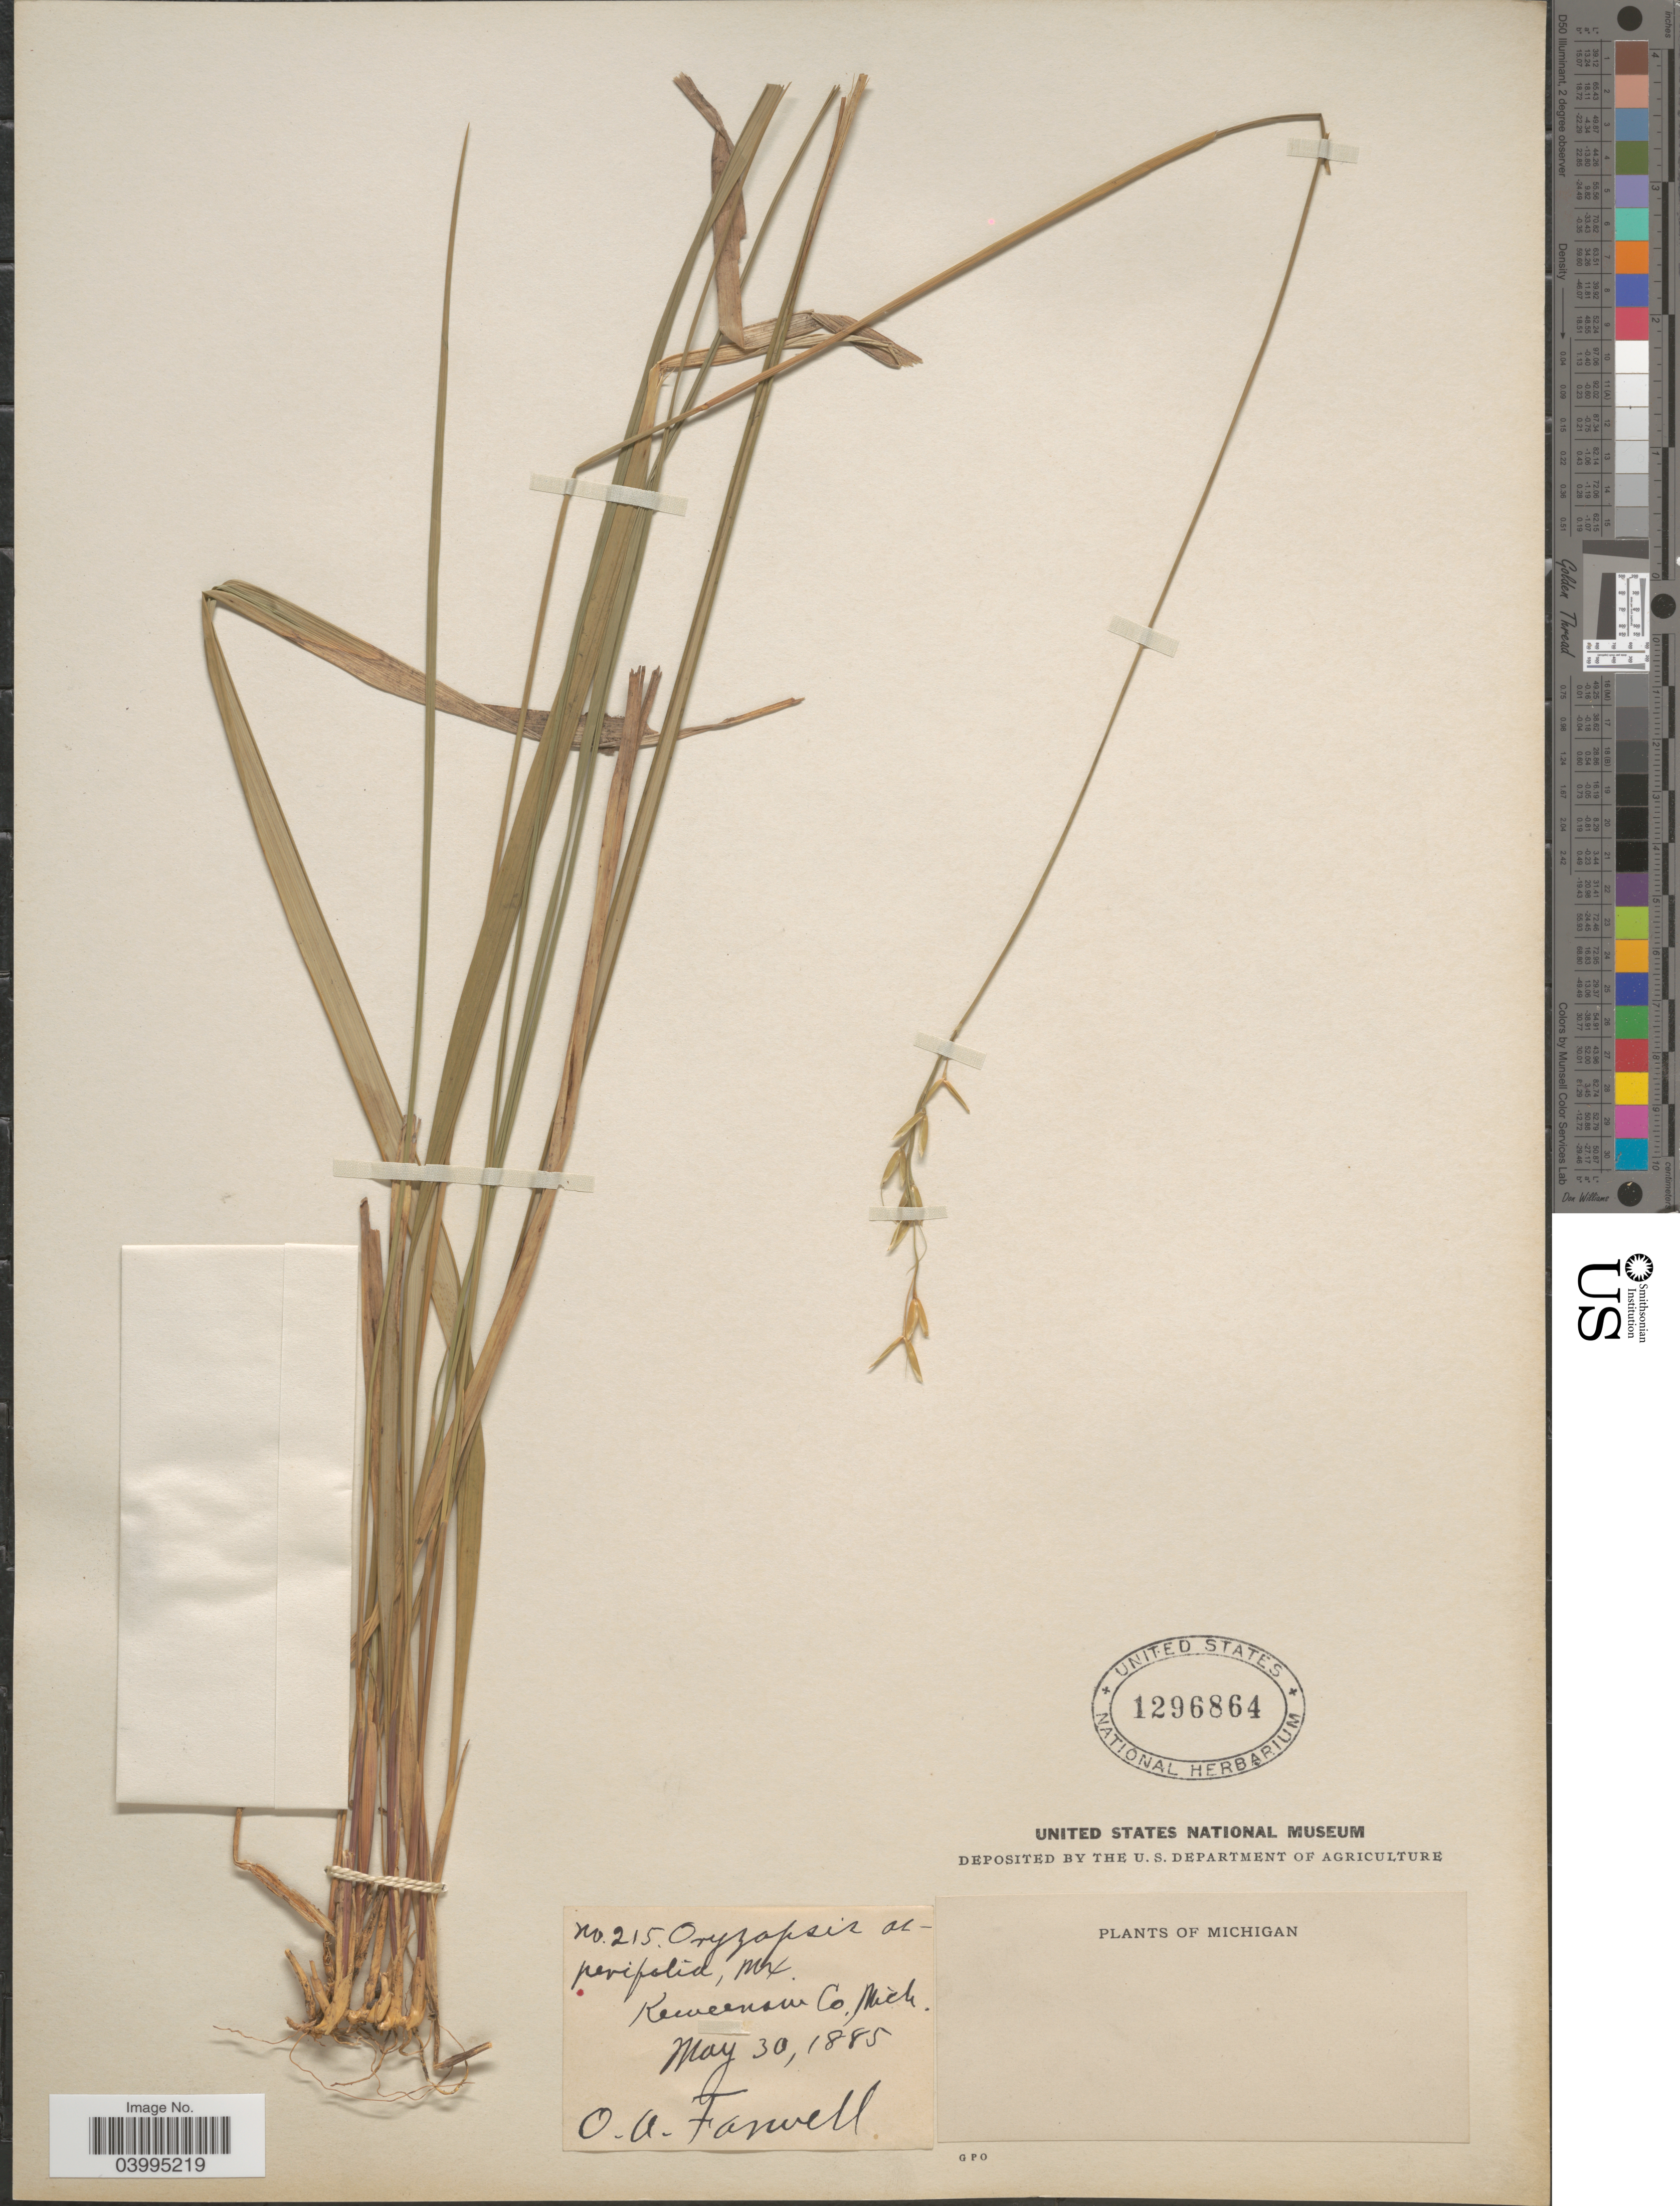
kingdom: Plantae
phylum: Tracheophyta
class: Liliopsida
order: Poales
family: Poaceae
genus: Oryzopsis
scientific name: Oryzopsis asperifolia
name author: Michx.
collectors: O. Farwell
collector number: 215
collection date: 1885-05-30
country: United States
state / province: Michigan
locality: Keweenaw Co.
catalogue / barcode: US 1296864